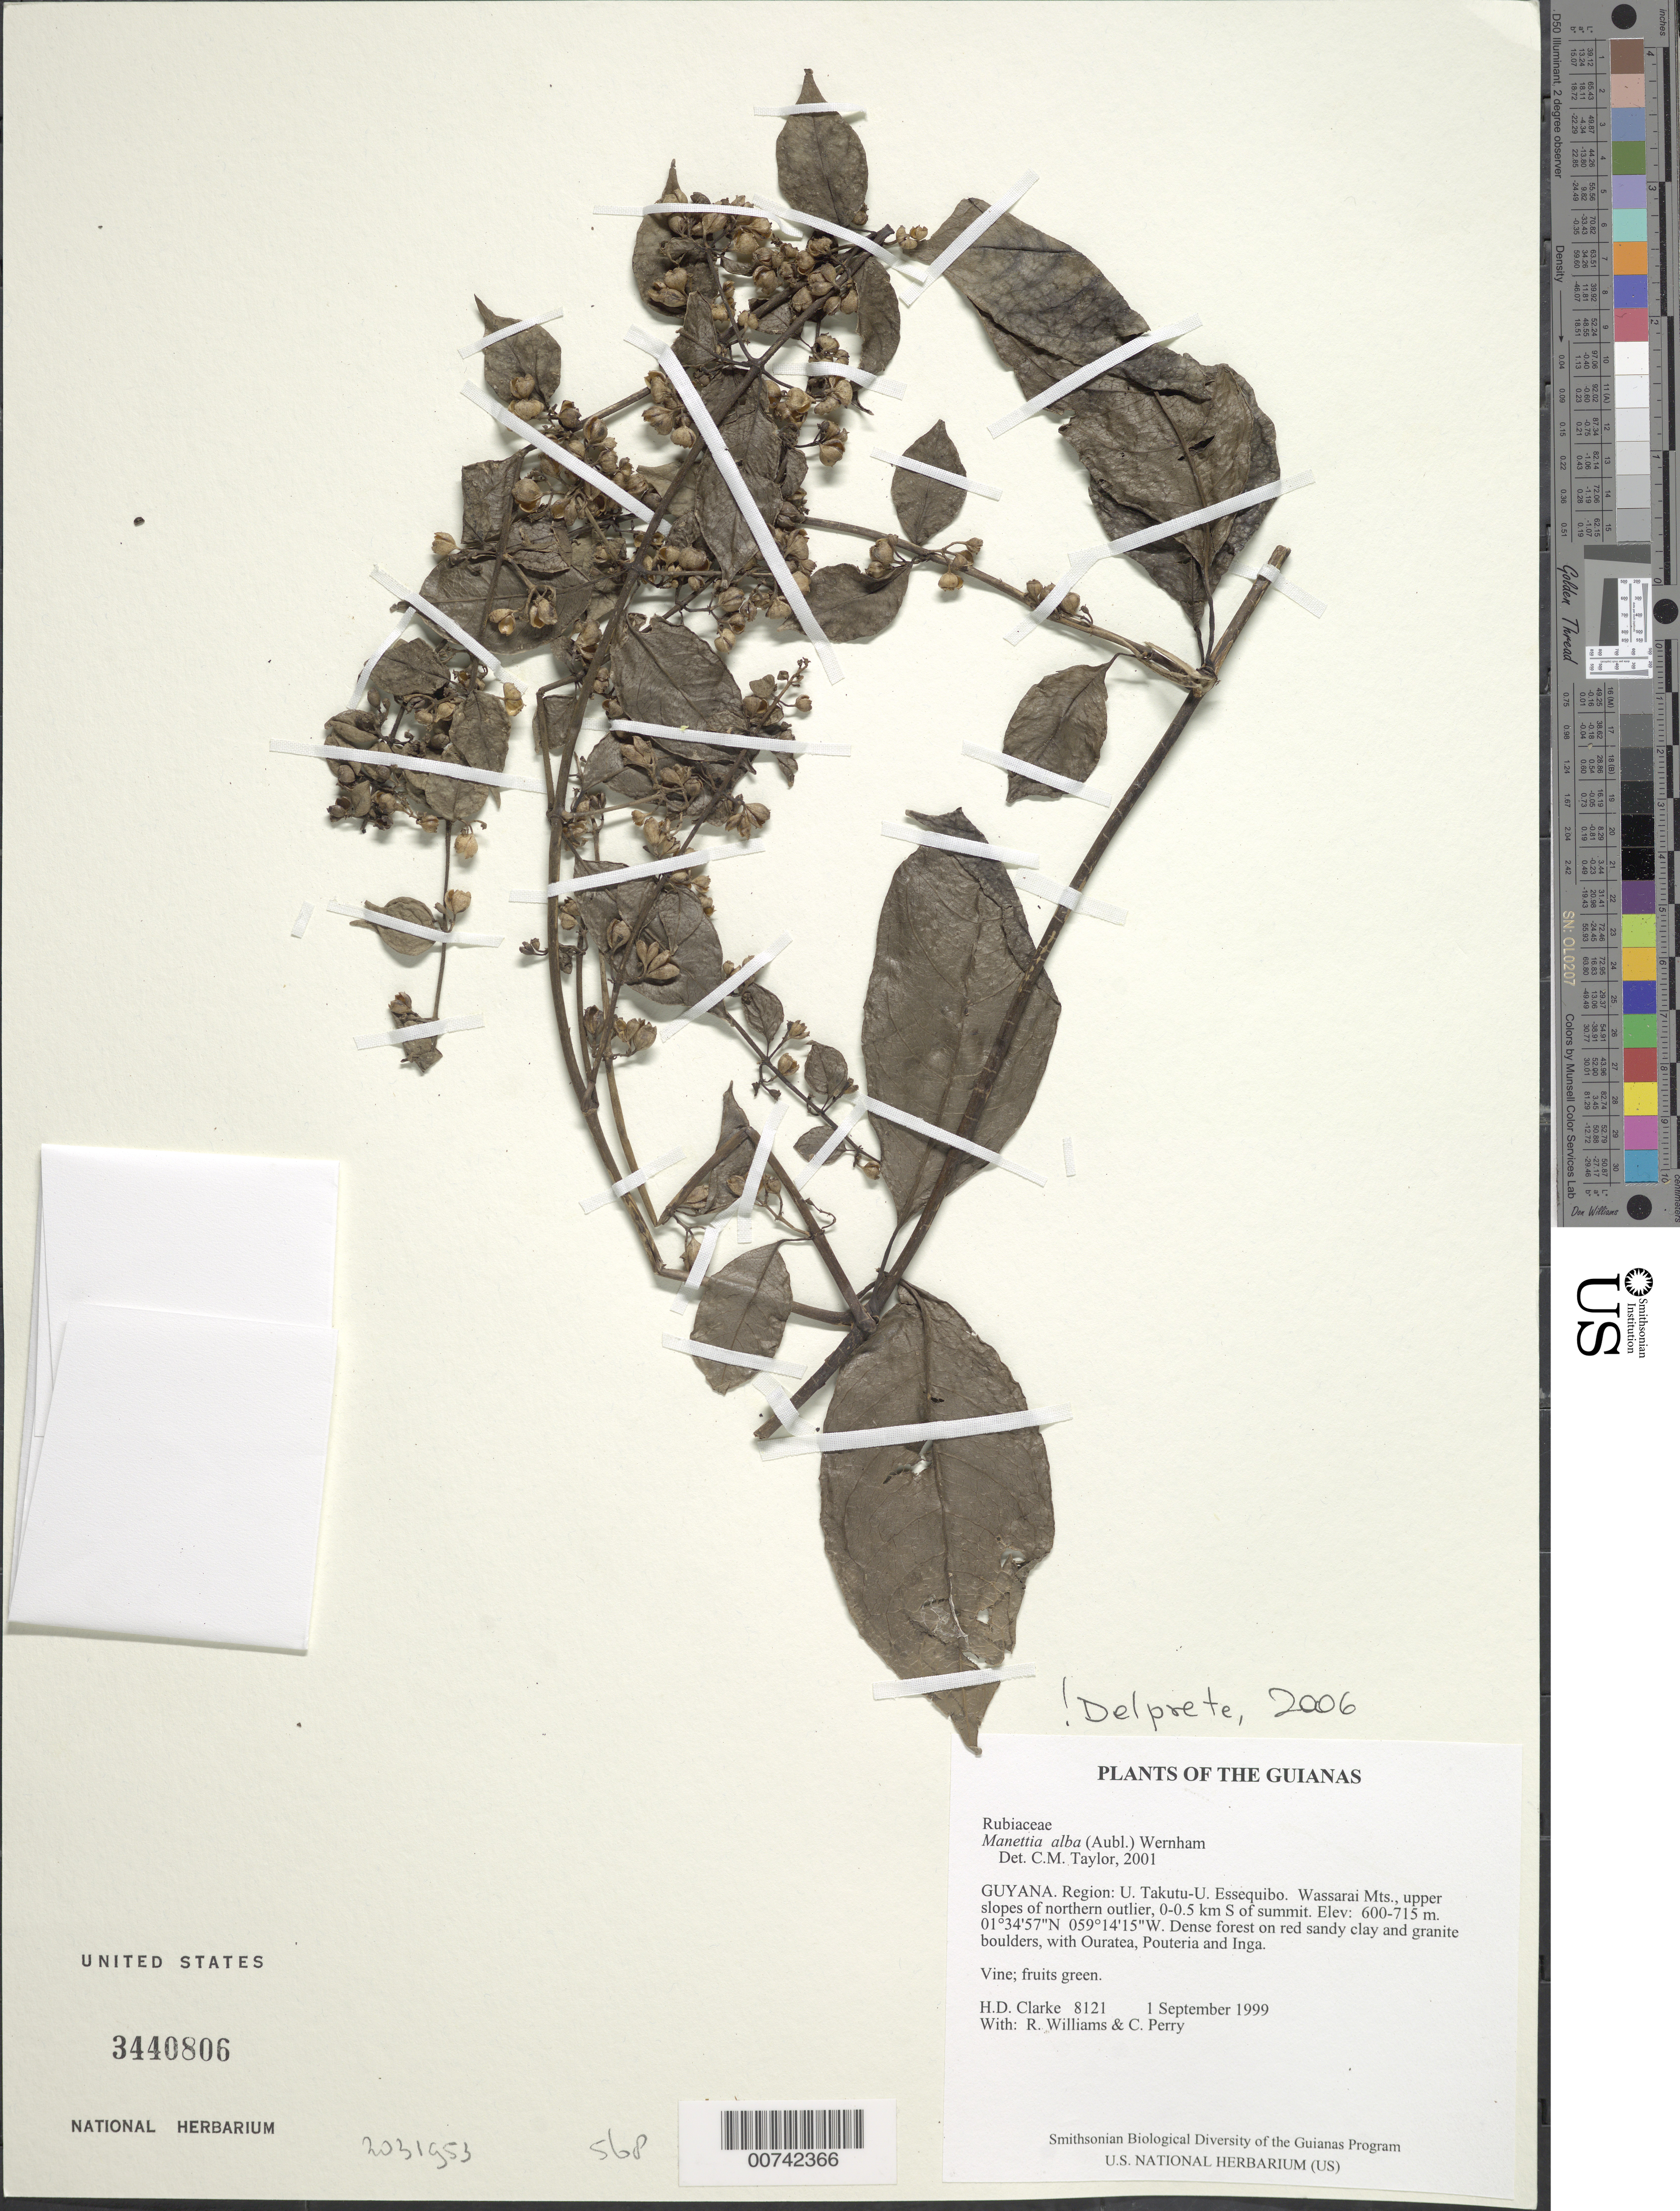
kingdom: Plantae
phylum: Tracheophyta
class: Magnoliopsida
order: Gentianales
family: Rubiaceae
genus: Manettia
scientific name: Manettia alba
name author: (Aubl.) Wernham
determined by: Delprete, P. G., Herb. de Guyane Cay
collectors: H. D. Clarke, R. Williams & C. Perry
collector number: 8121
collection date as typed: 1 September 1999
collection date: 1999-09-01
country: Guyana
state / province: U. Takutu-U. Essequibo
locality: Wassarai Mts., upper slopes of northern outlier, 0-0.5 km S of summit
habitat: Dense forest on red sandy clay and granite boulders, with Ouratea, Pouteria and Inga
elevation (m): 600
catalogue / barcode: US 3440806